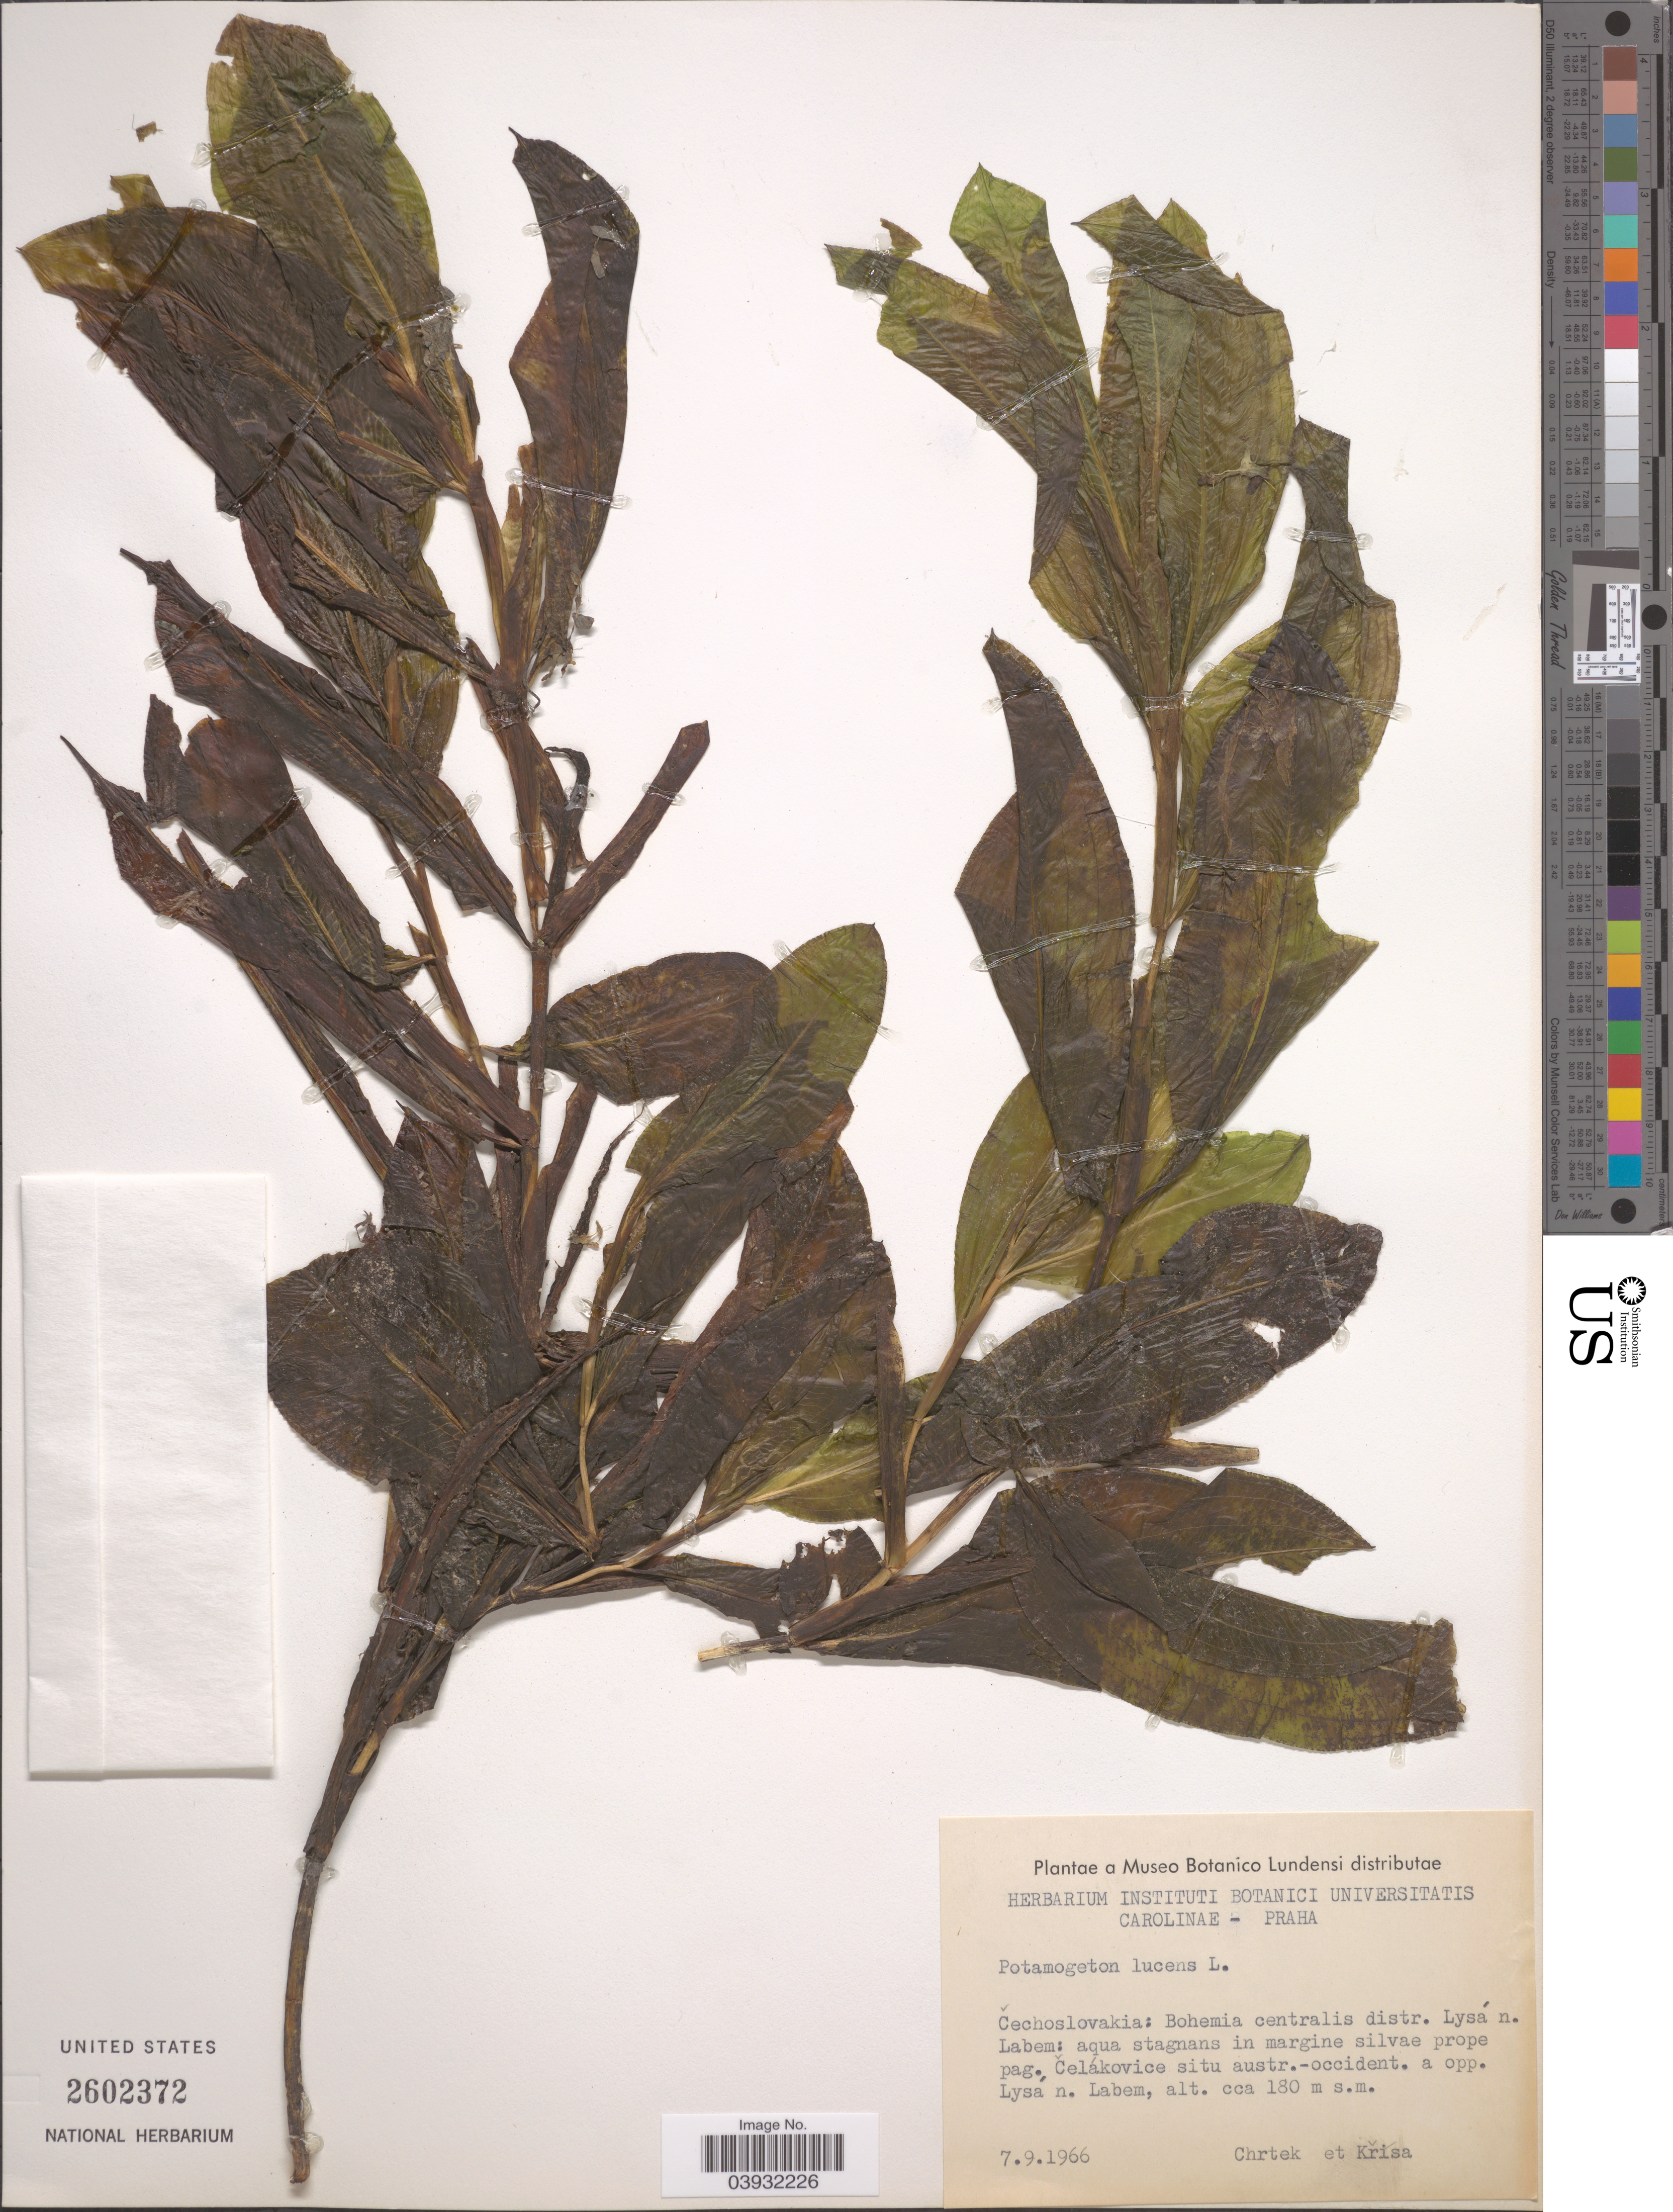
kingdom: Plantae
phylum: Tracheophyta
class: Liliopsida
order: Alismatales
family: Potamogetonaceae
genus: Potamogeton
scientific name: Potamogeton lucens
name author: L.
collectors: Chrtek & Krísa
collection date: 1966-09-07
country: Czechia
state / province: Central Bohemian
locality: Cechoslovakia: Bohemia centralis distr. Lysá n. Labem: aqua stagnans in margine silvae prope pag. Celákovice situ austr.-occident. a opp. Lysá n. Labem.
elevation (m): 180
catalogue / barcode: US 2602372